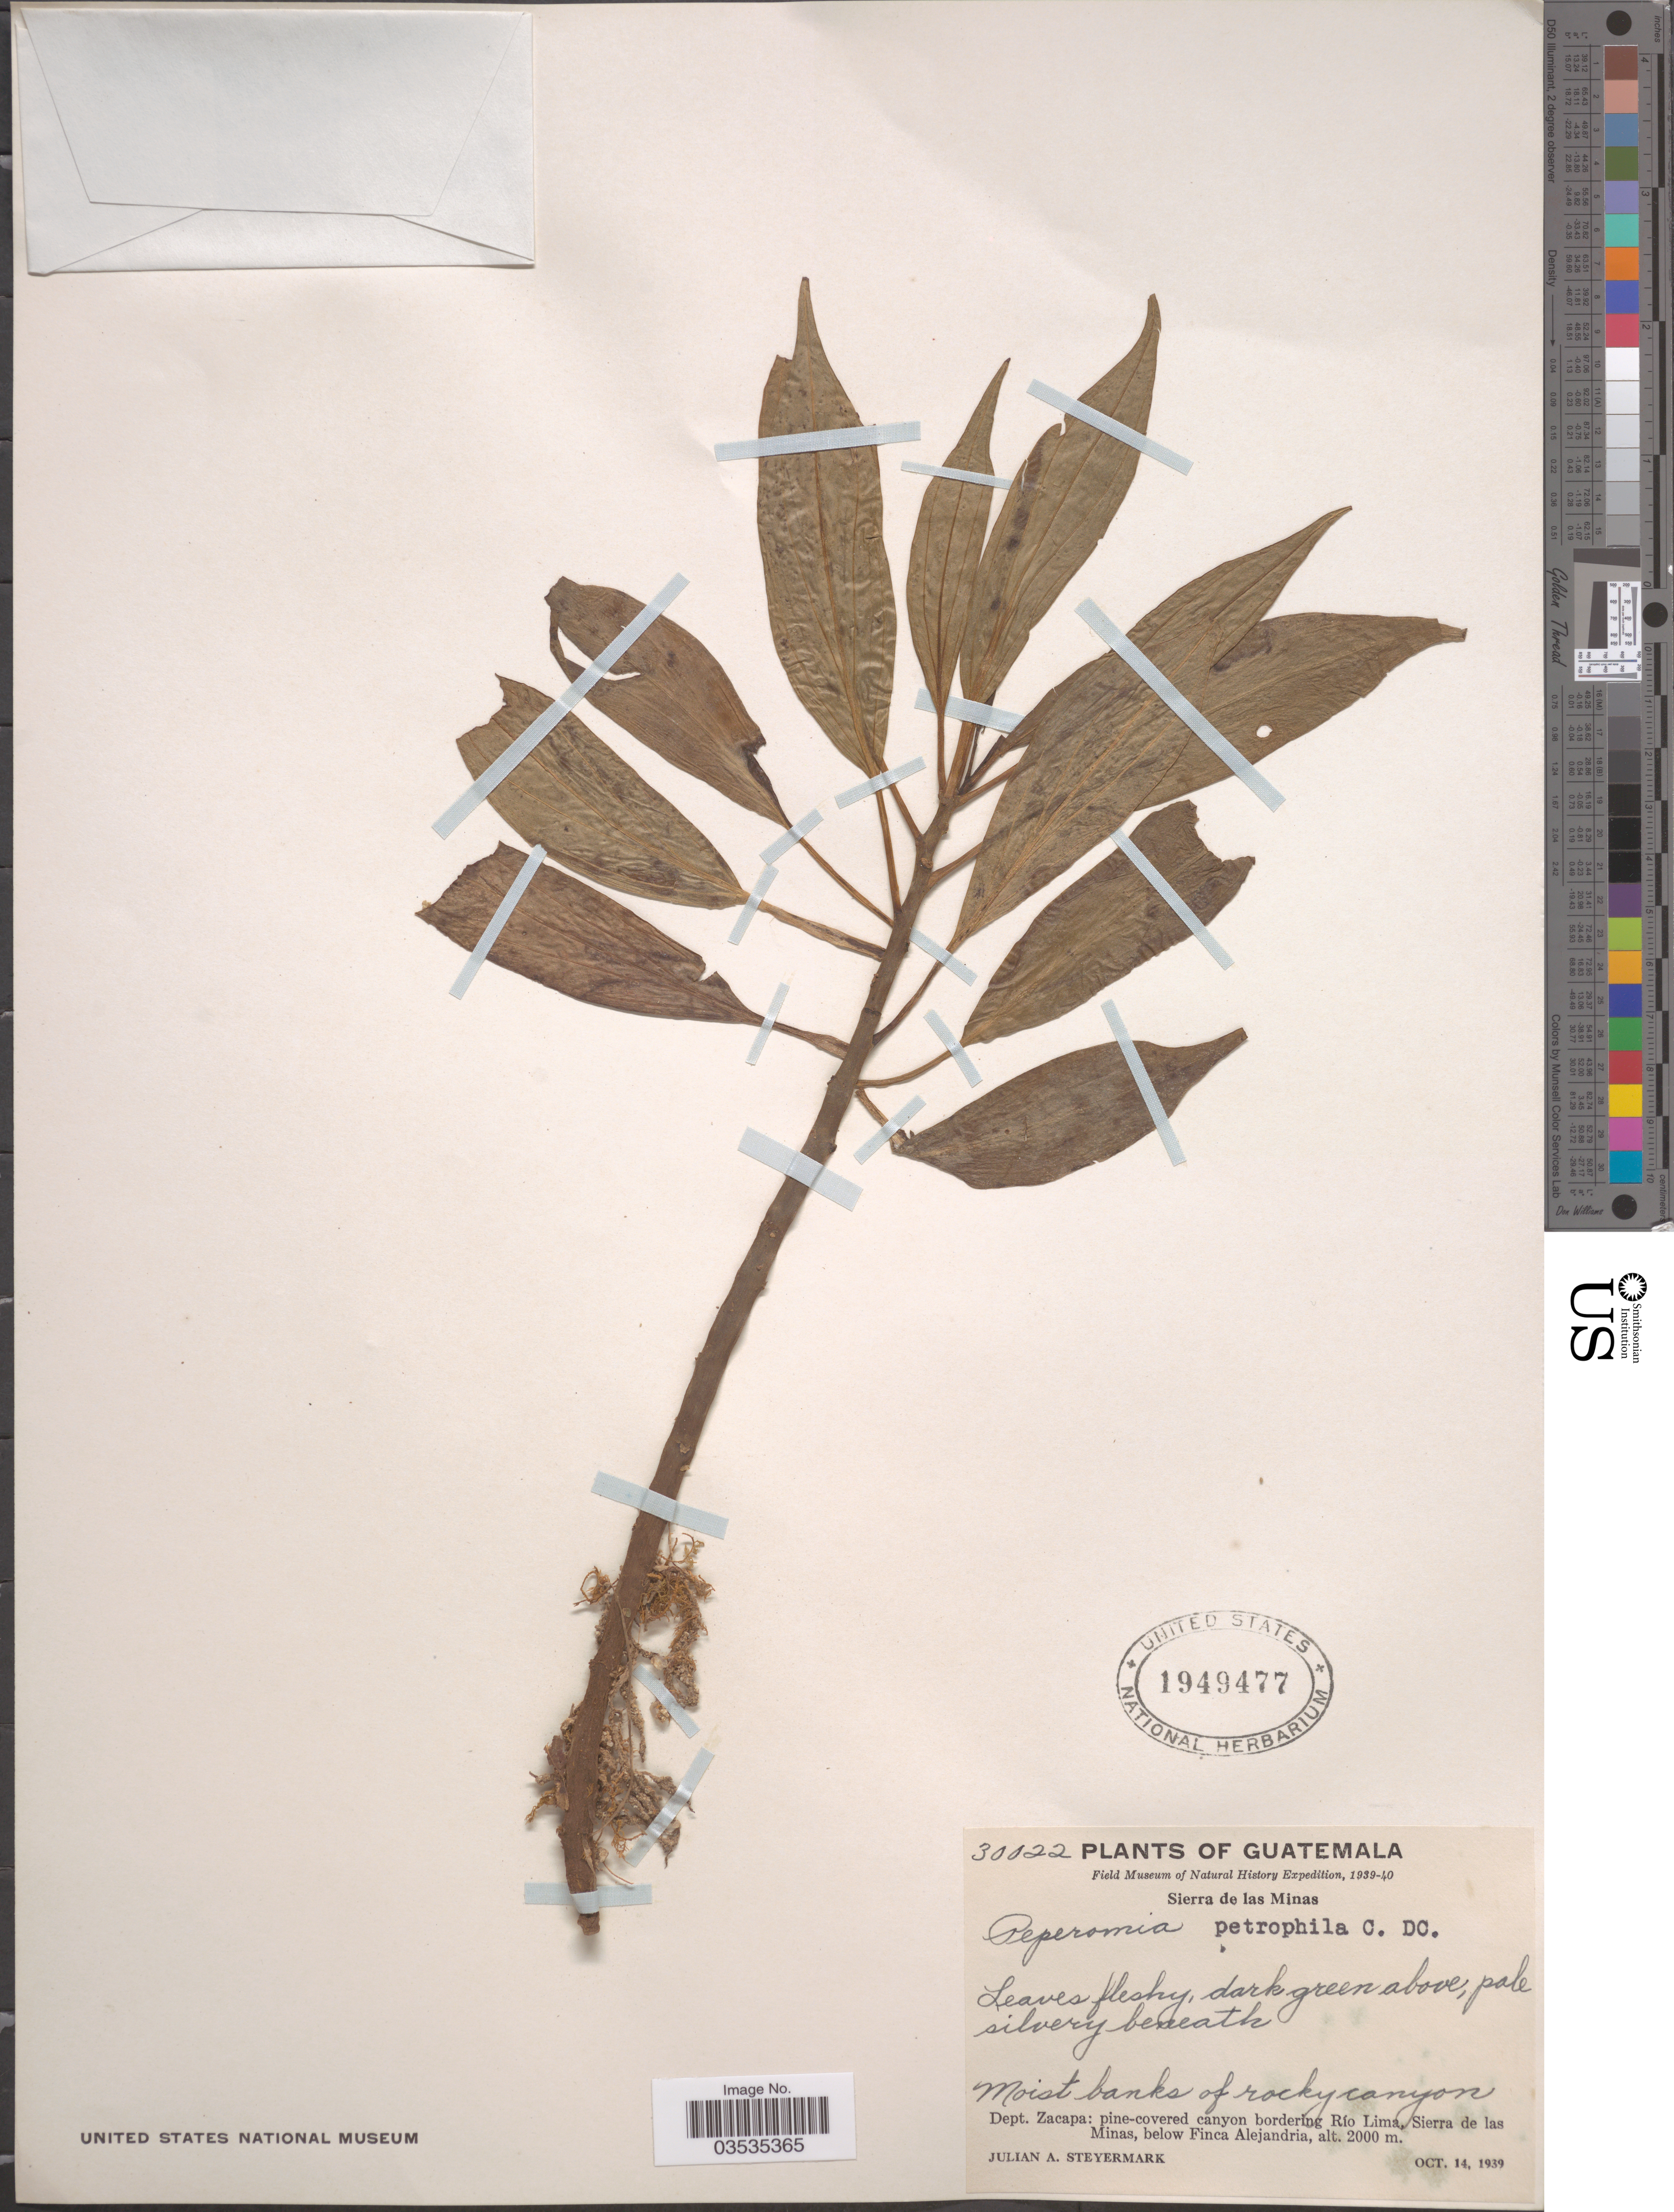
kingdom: Plantae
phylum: Tracheophyta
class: Magnoliopsida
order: Piperales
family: Piperaceae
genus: Peperomia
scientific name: Peperomia petrophila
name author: C. DC.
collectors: J. Steyermark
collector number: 30022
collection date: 1939-10-14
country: Guatemala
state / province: Zacapa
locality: Sierra de las Minas. Dept. Zacapa: pine-coverd canyon bordering Río Lima, Sierra de la Minas, below Finca Alejandria.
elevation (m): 2000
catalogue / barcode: US 1949477